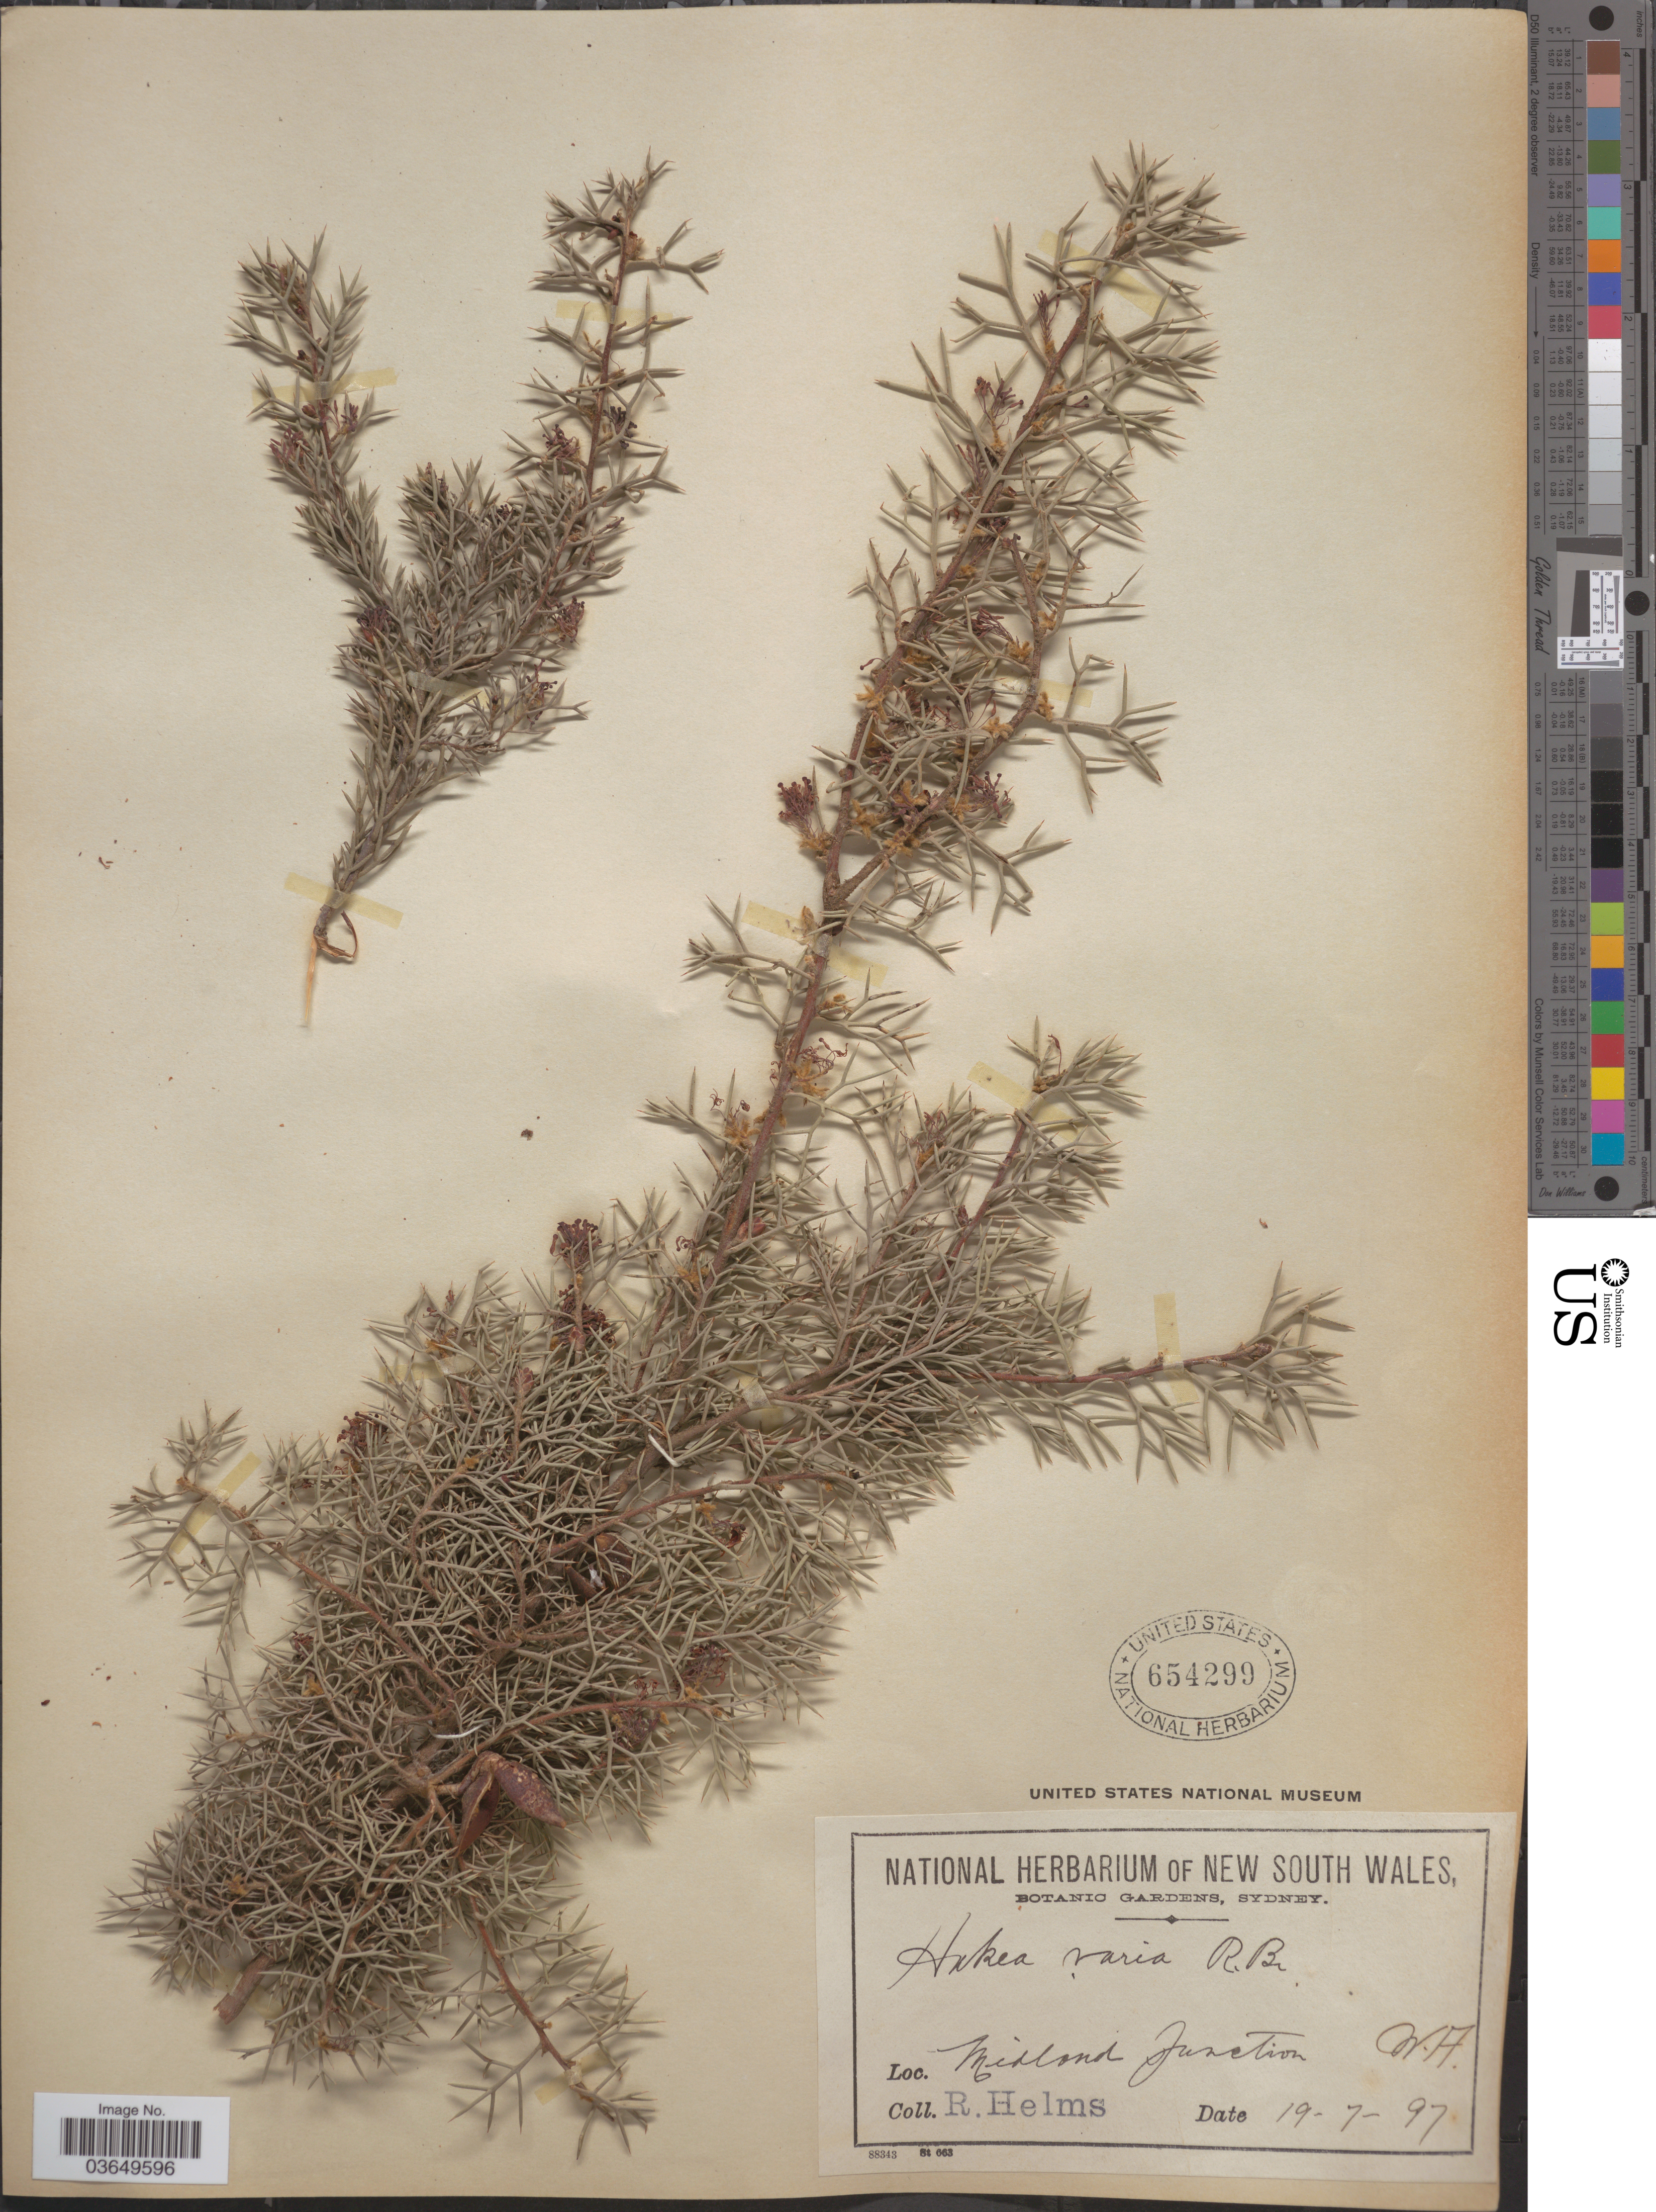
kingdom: Plantae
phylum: Tracheophyta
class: Magnoliopsida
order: Proteales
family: Proteaceae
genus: Hakea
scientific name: Hakea varia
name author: R. Br.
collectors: R. Helms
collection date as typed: Transcribed d/m/y: 19/7/97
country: Australia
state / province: Western Australia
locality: Midland Junction.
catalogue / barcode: US 654299